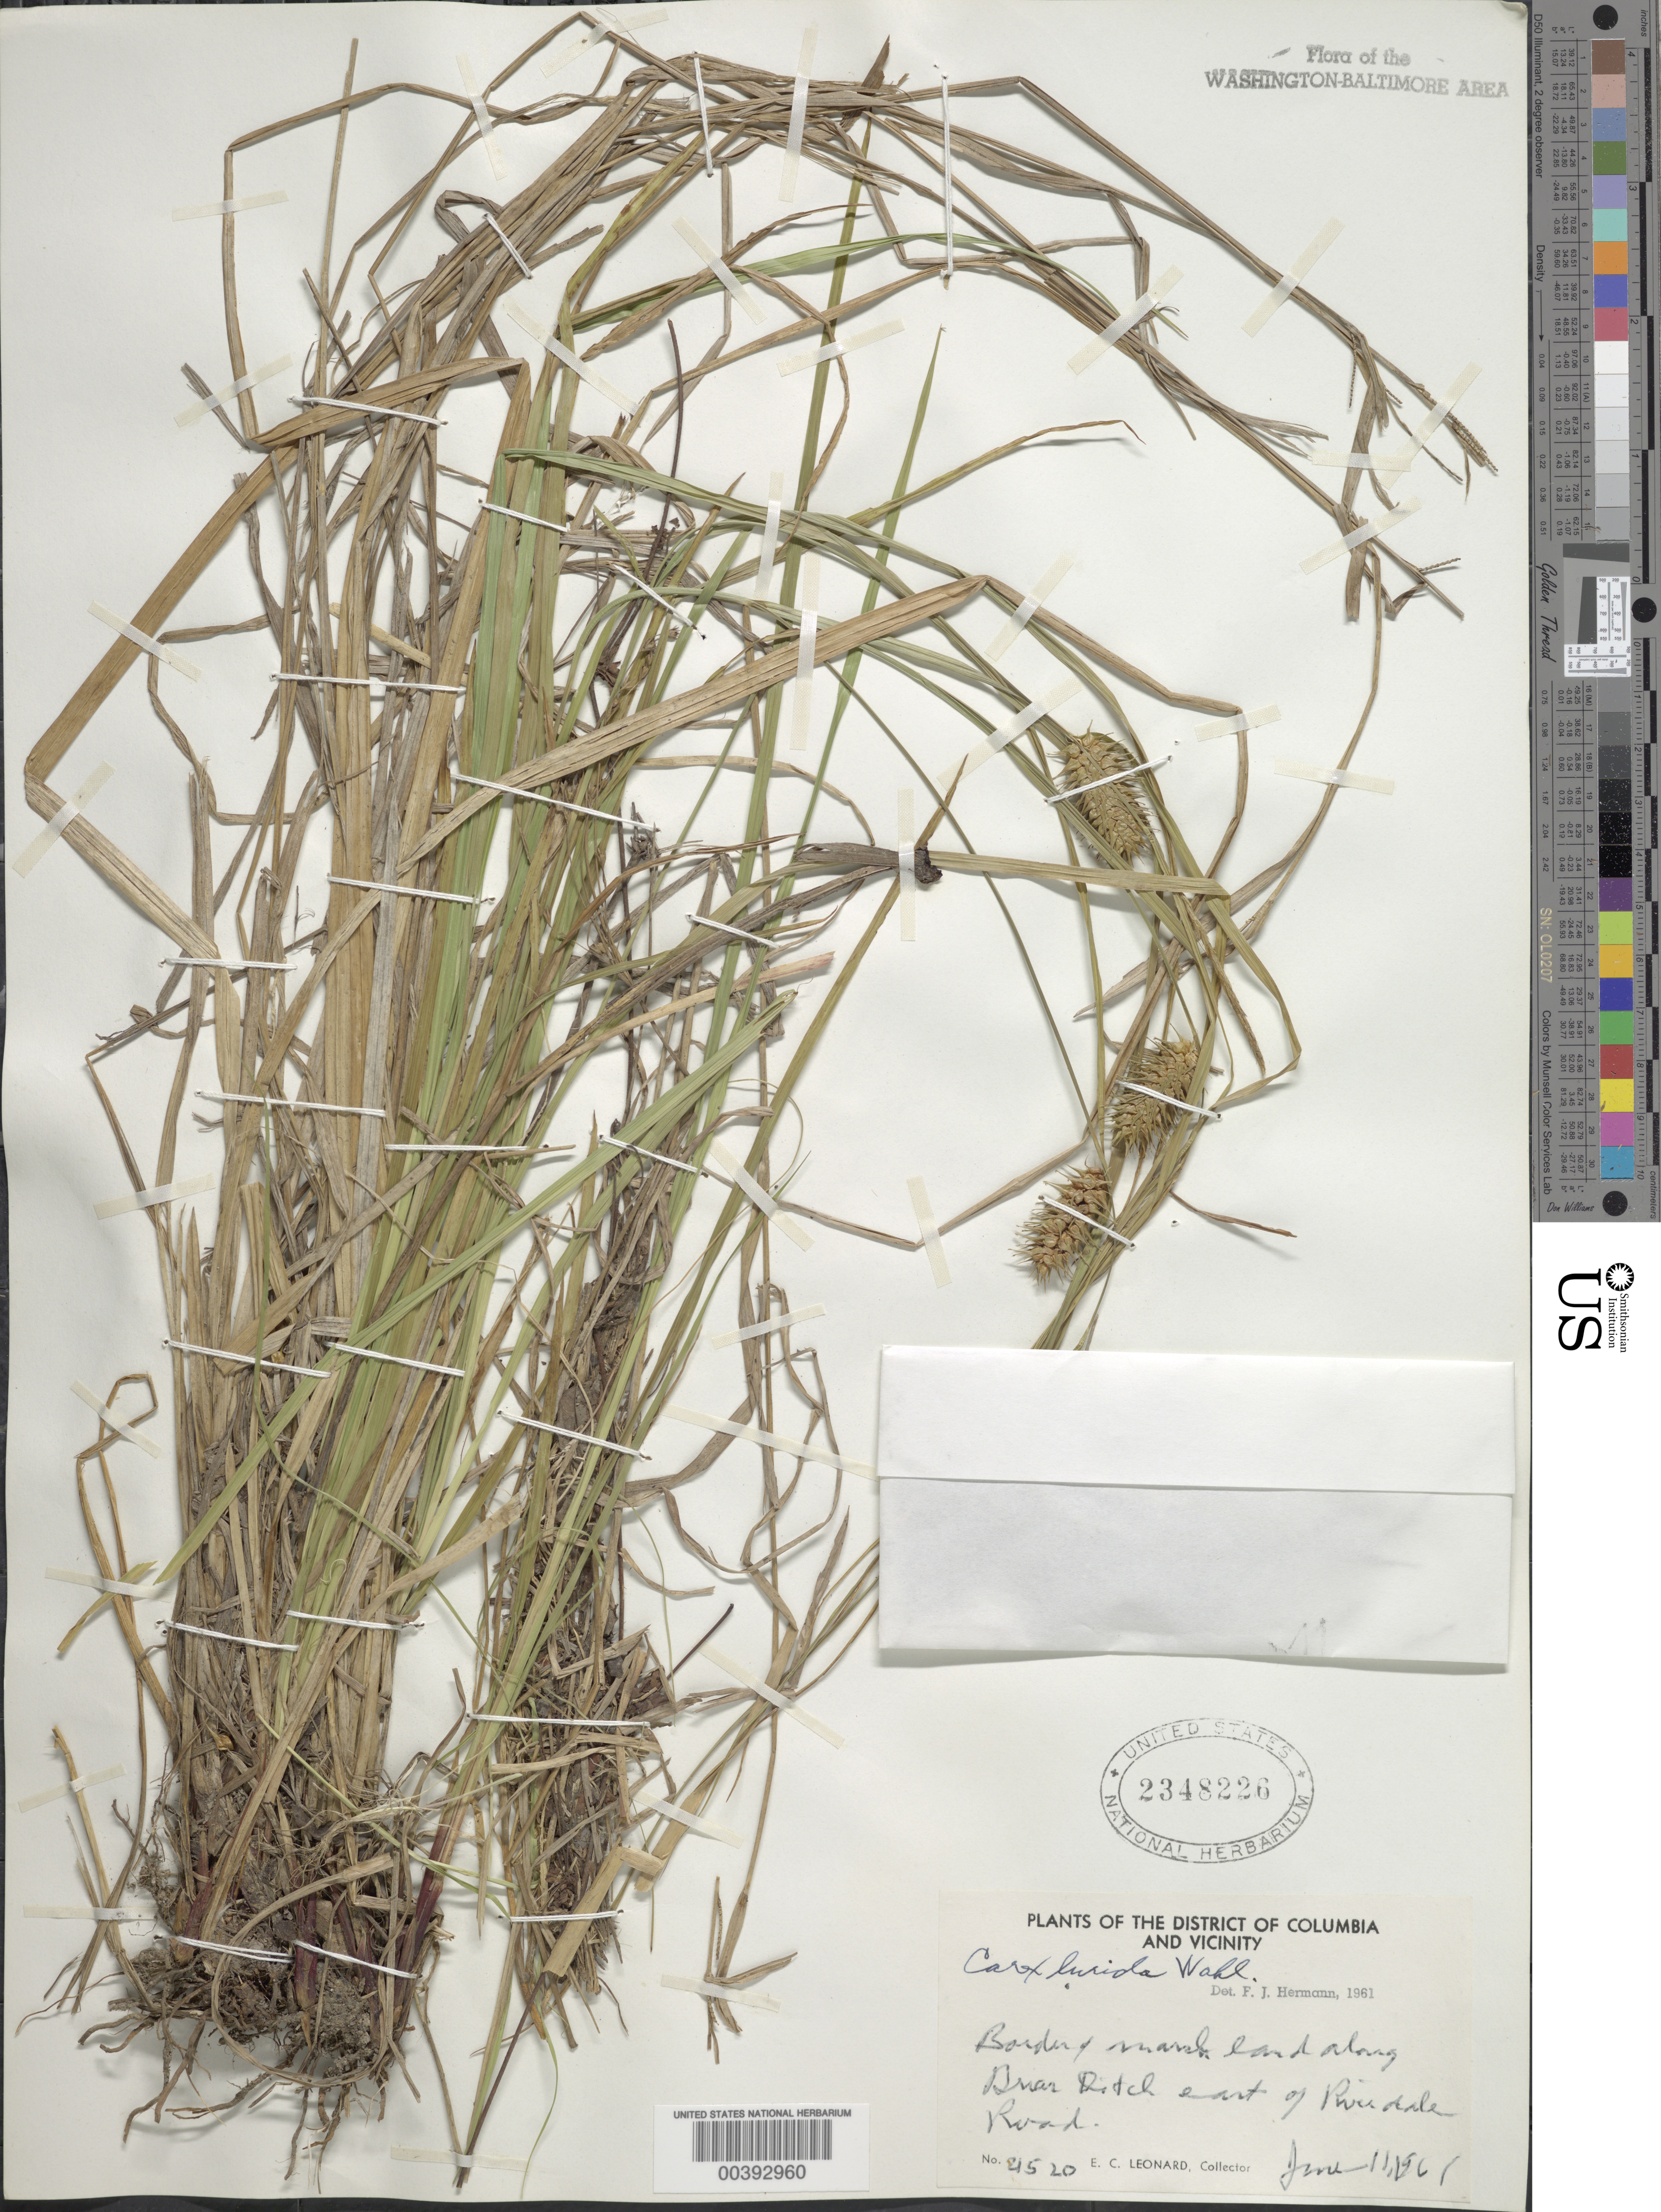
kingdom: Plantae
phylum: Tracheophyta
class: Liliopsida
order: Poales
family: Cyperaceae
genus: Carex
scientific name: Carex lurida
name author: Wahlenb.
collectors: E. C. Leonard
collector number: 21520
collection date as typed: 11 Jun 1961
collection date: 1961-06-11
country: United States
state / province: Maryland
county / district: Prince George's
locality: Briar Ditch, east of Riverdale Road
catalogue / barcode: US 2348226